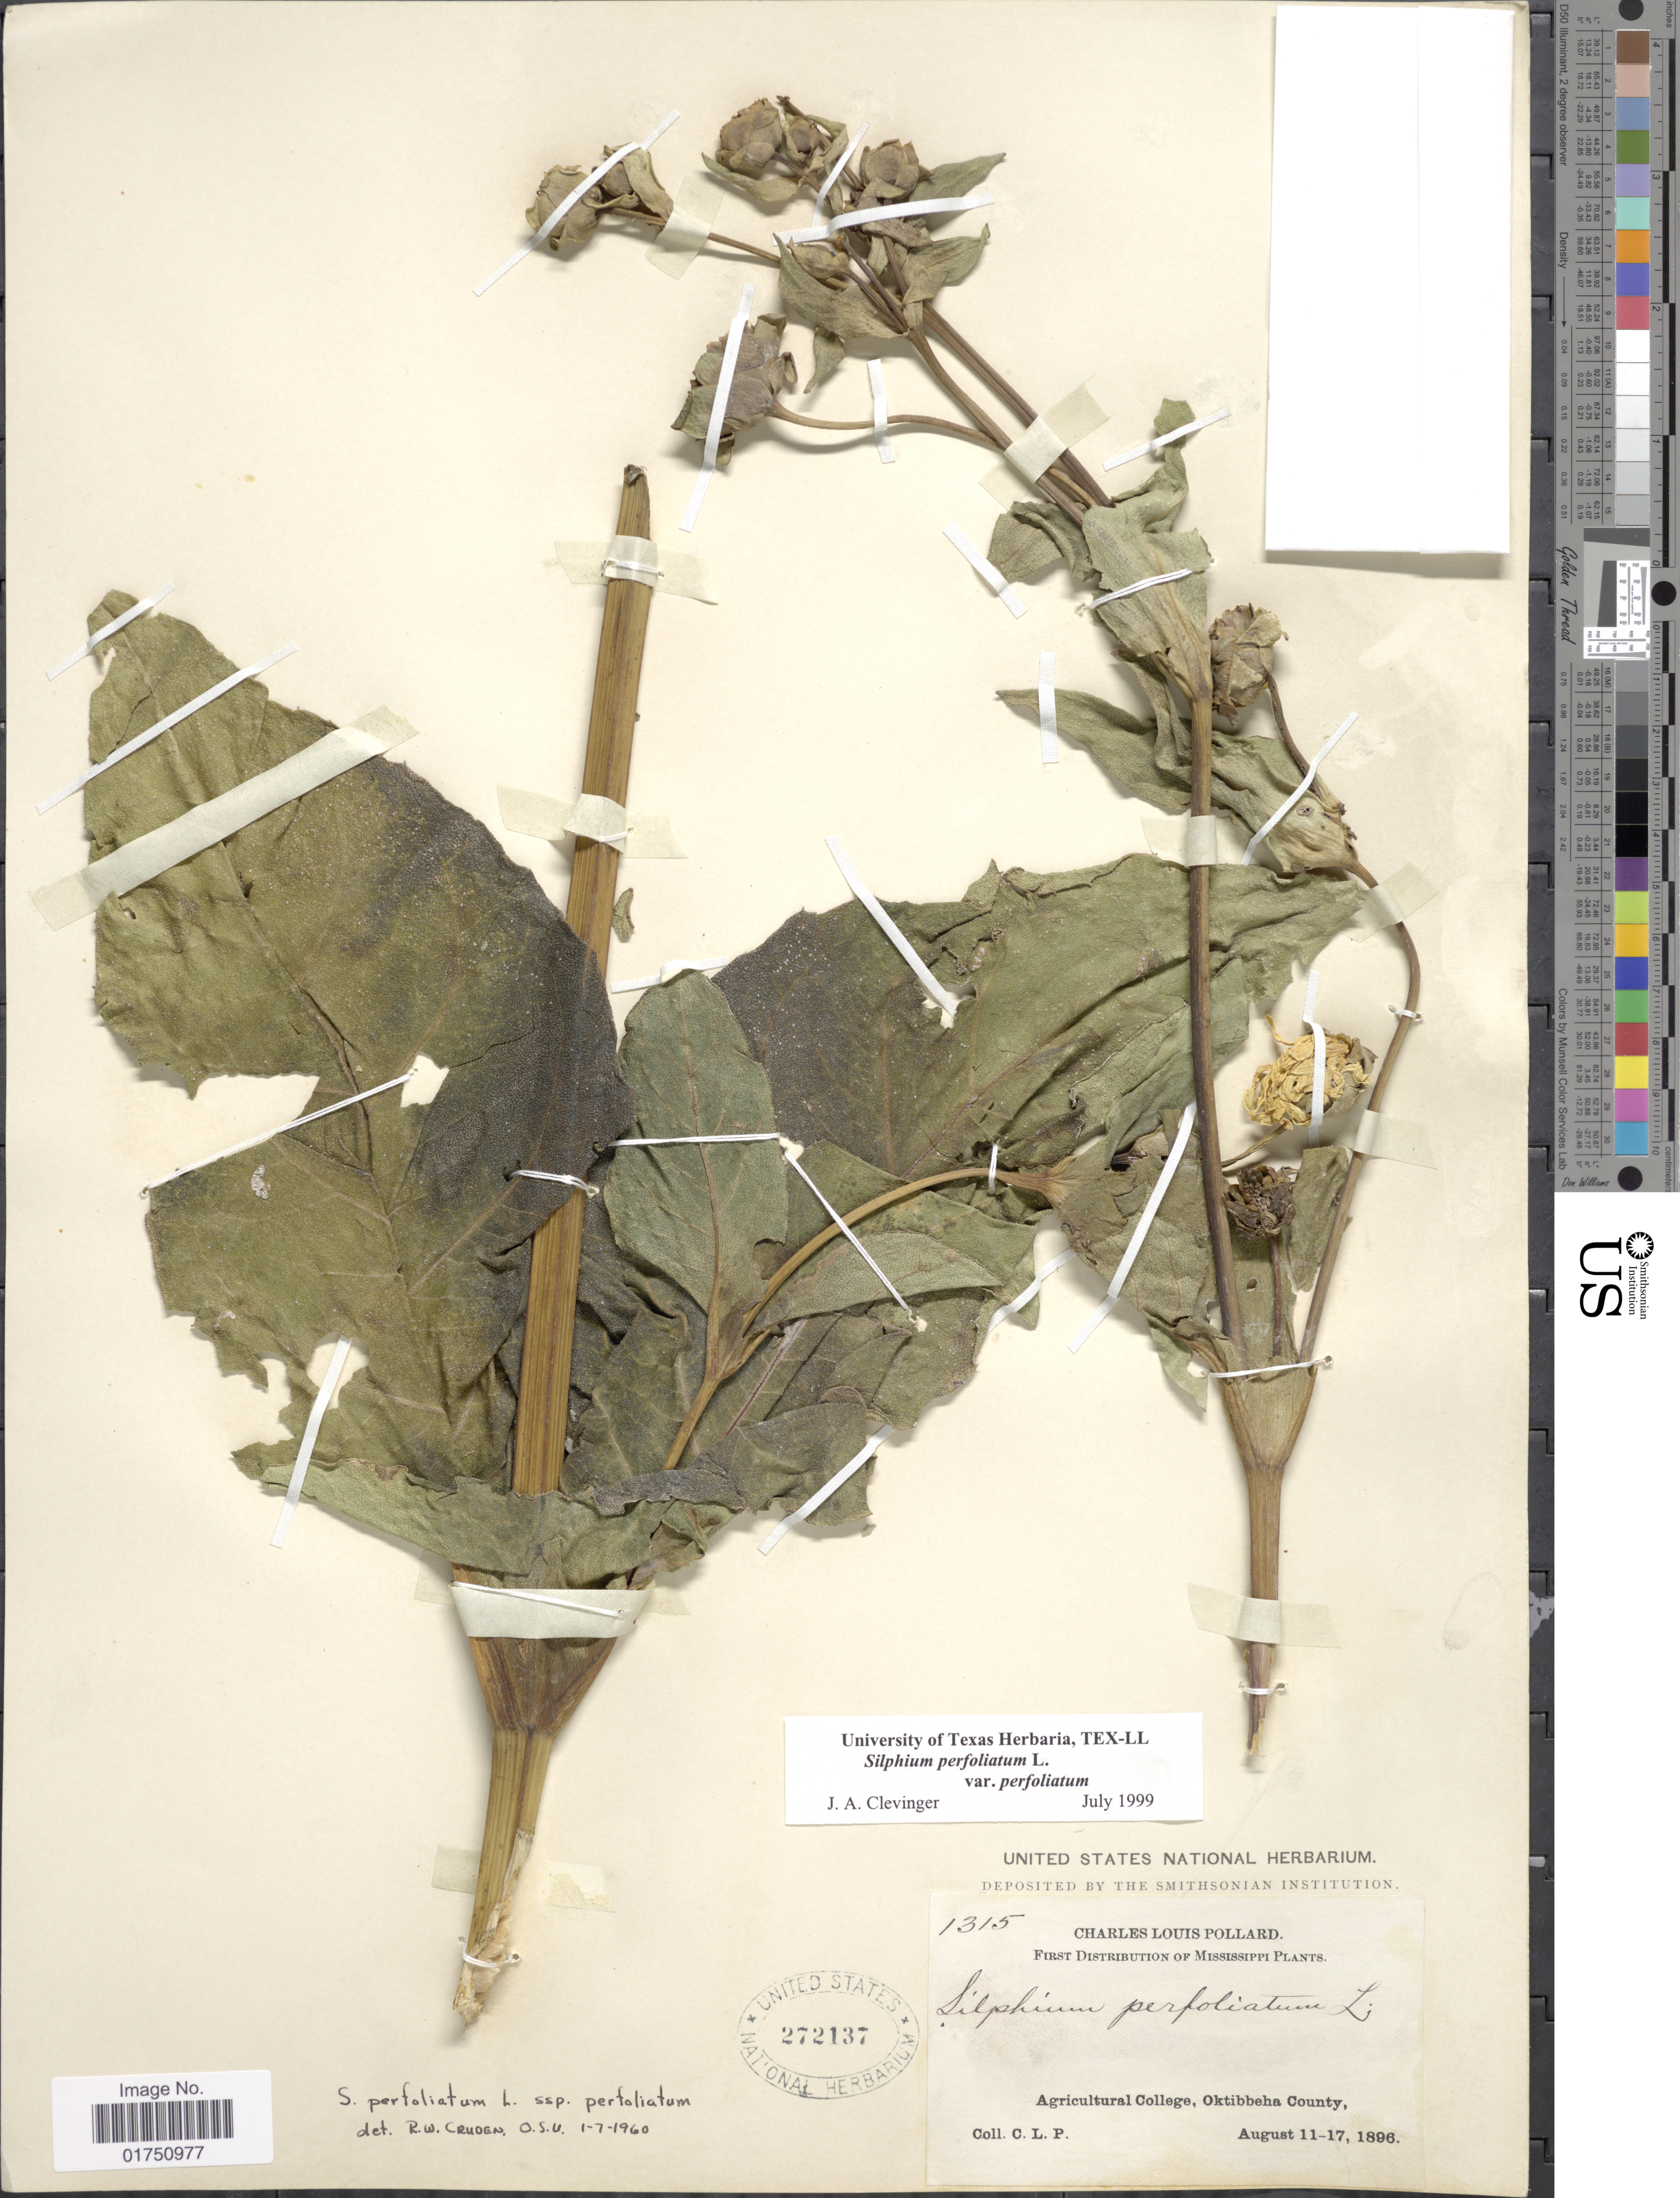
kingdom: Plantae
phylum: Tracheophyta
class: Magnoliopsida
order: Asterales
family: Asteraceae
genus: Silphium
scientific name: Silphium perfoliatum var. perfoliatum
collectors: C. L. Pollard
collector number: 1315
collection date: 1896-08-11/1896-08-17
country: United States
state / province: Mississippi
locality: Agricultural College, Oktibbeha County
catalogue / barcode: US 272137